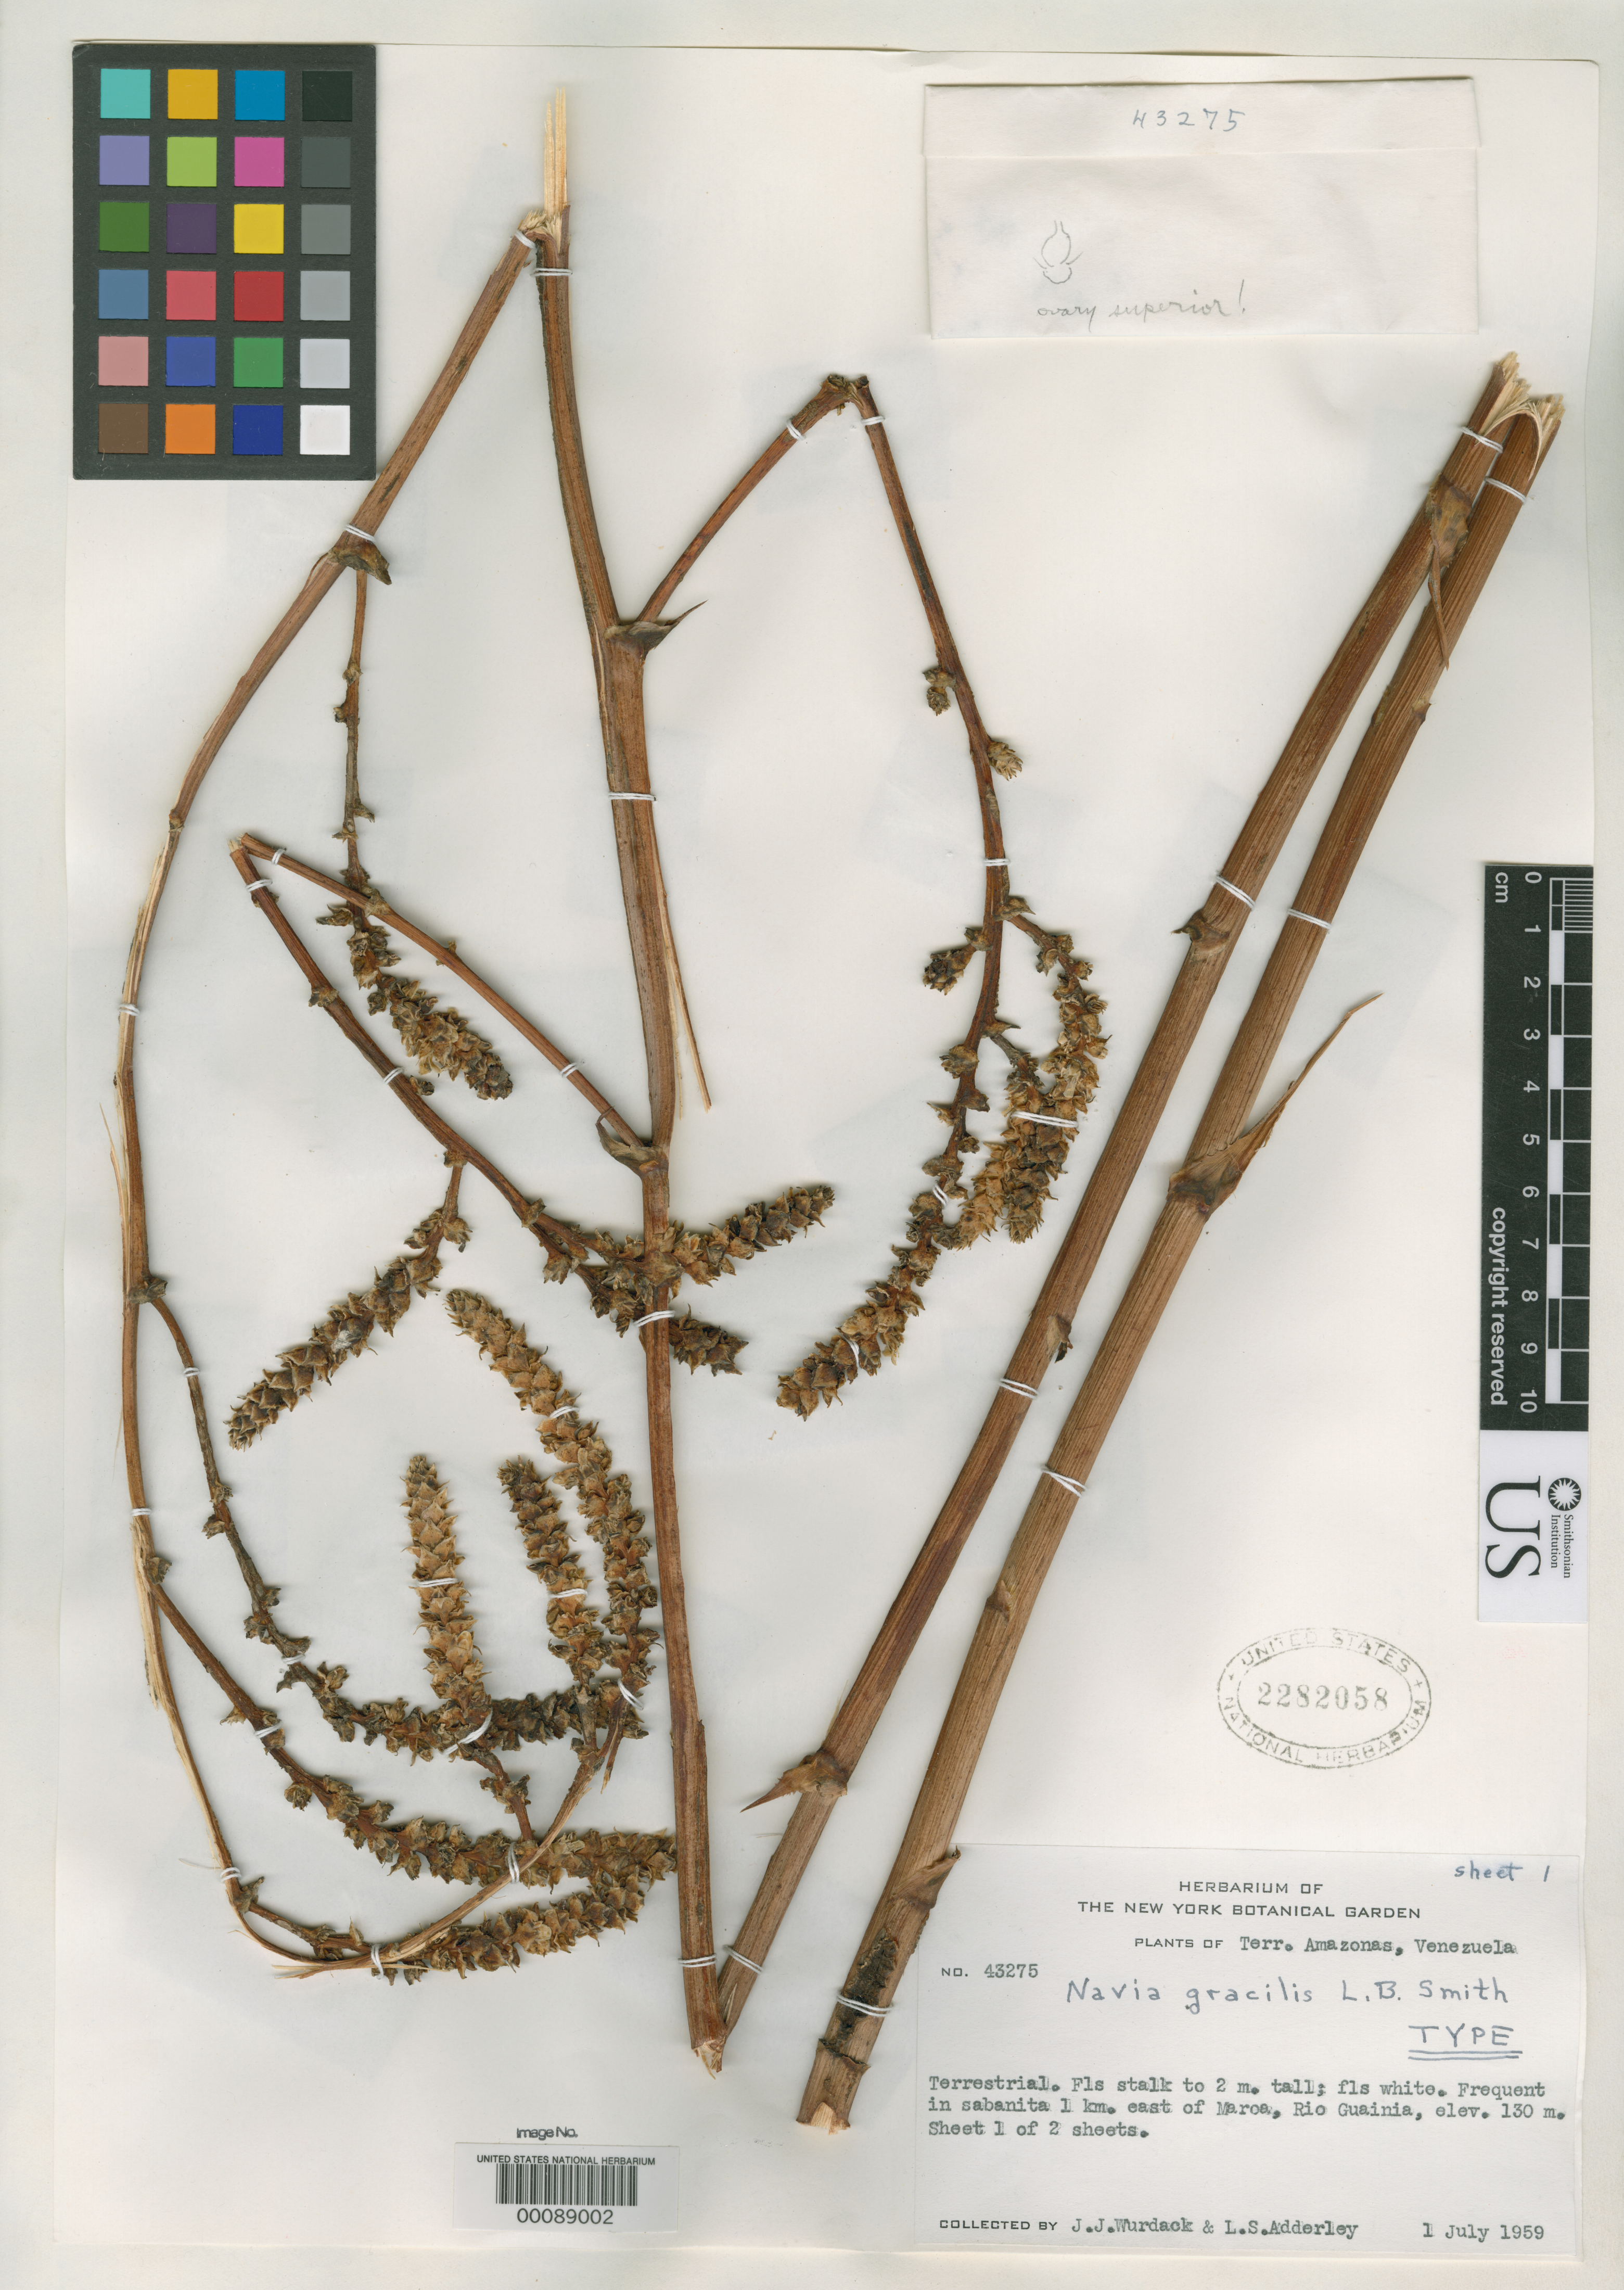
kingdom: Plantae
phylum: Tracheophyta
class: Liliopsida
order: Poales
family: Bromeliaceae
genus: Navia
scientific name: Navia gracilis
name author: L.B. Sm.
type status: Holotype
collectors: J. J. Wurdack & L. S. Adderley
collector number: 43275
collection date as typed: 01 Jul 1959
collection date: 1959-07-01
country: Venezuela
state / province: Amazonas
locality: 1 km. E of Maroa, Rio Guainia.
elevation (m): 130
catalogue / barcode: US 2282058